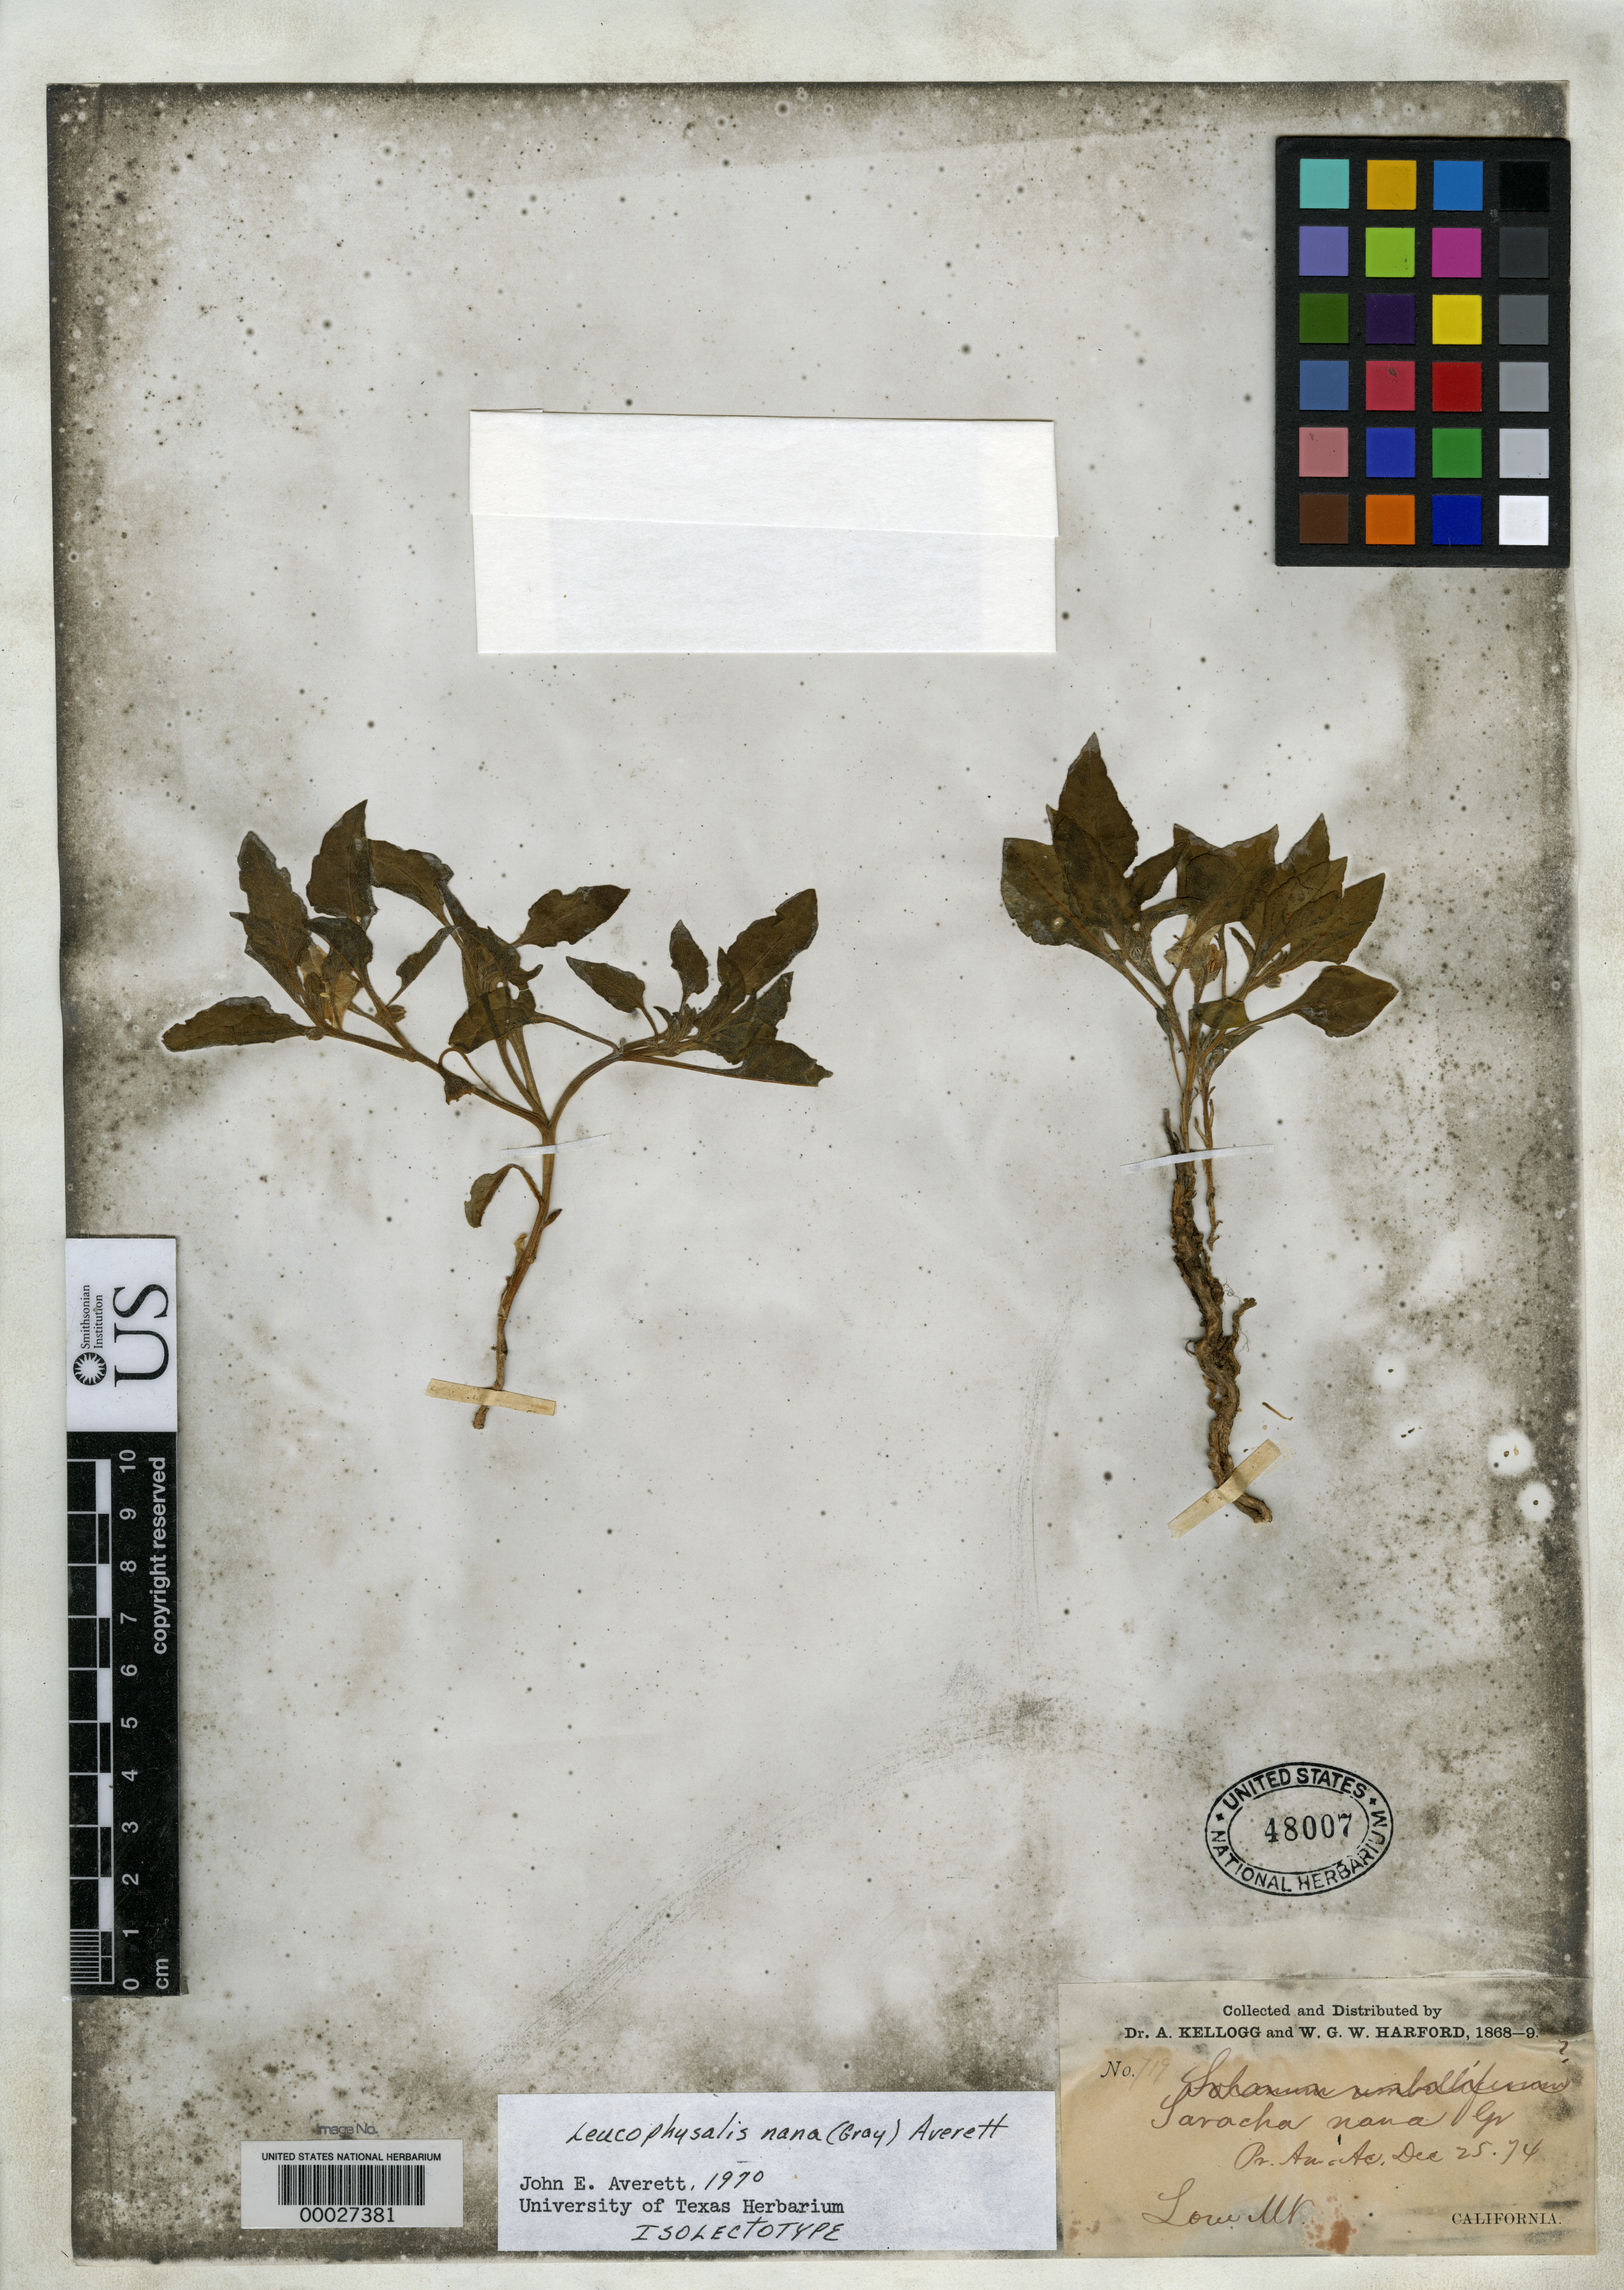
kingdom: Plantae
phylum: Tracheophyta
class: Magnoliopsida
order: Solanales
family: Solanaceae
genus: Saracha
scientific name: Saracha nana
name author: A. Gray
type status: Isosyntype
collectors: A. Kellogg & W. G. W. Harford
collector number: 719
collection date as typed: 1868 to -- --- 1869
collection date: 1868/1869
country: United States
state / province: California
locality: Lone Mountain.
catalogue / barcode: US 48007